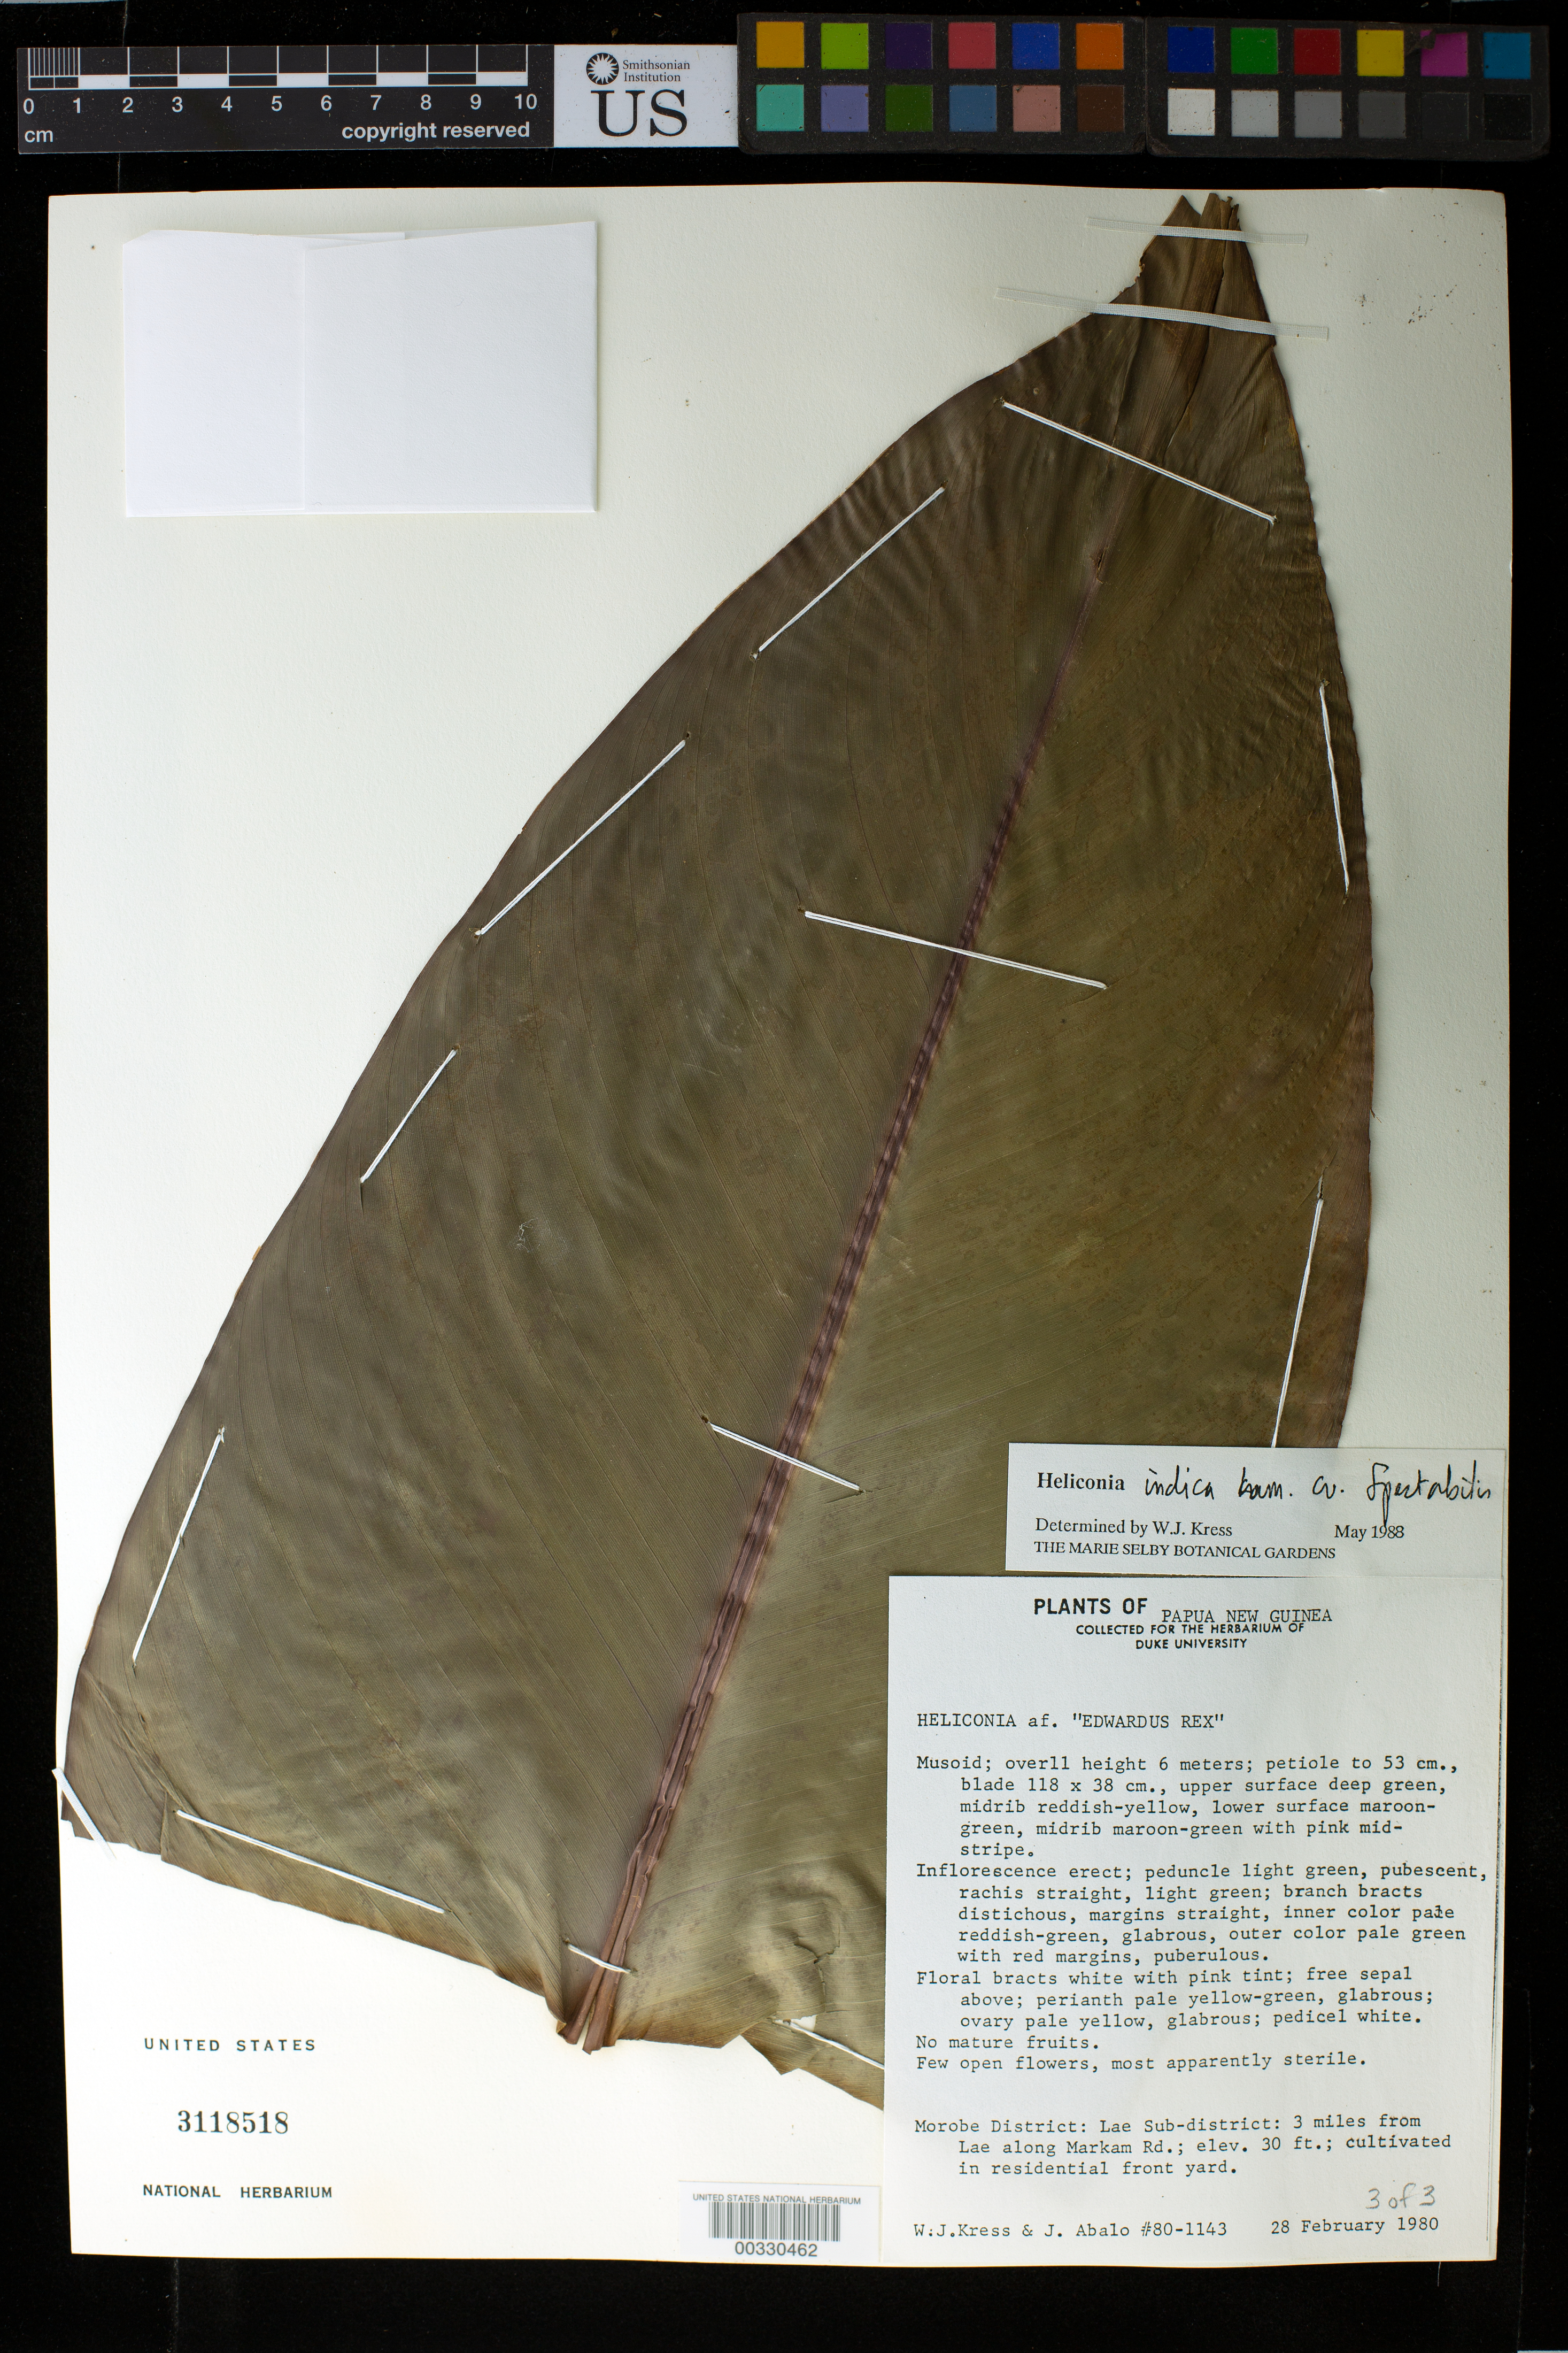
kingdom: Plantae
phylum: Tracheophyta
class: Liliopsida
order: Zingiberales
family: Heliconiaceae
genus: Heliconia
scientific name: Heliconia indica 'Spectabilis'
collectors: W. J. Kress & J. E. Abalo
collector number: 80-1143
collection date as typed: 28 Feb 1980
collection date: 1980-02-28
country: Papua New Guinea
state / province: Morobe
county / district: Lae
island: New Guinea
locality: Morobe district, lae sub-district, 3 miles from lae along markam rd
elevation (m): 9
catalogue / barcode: US 3118518